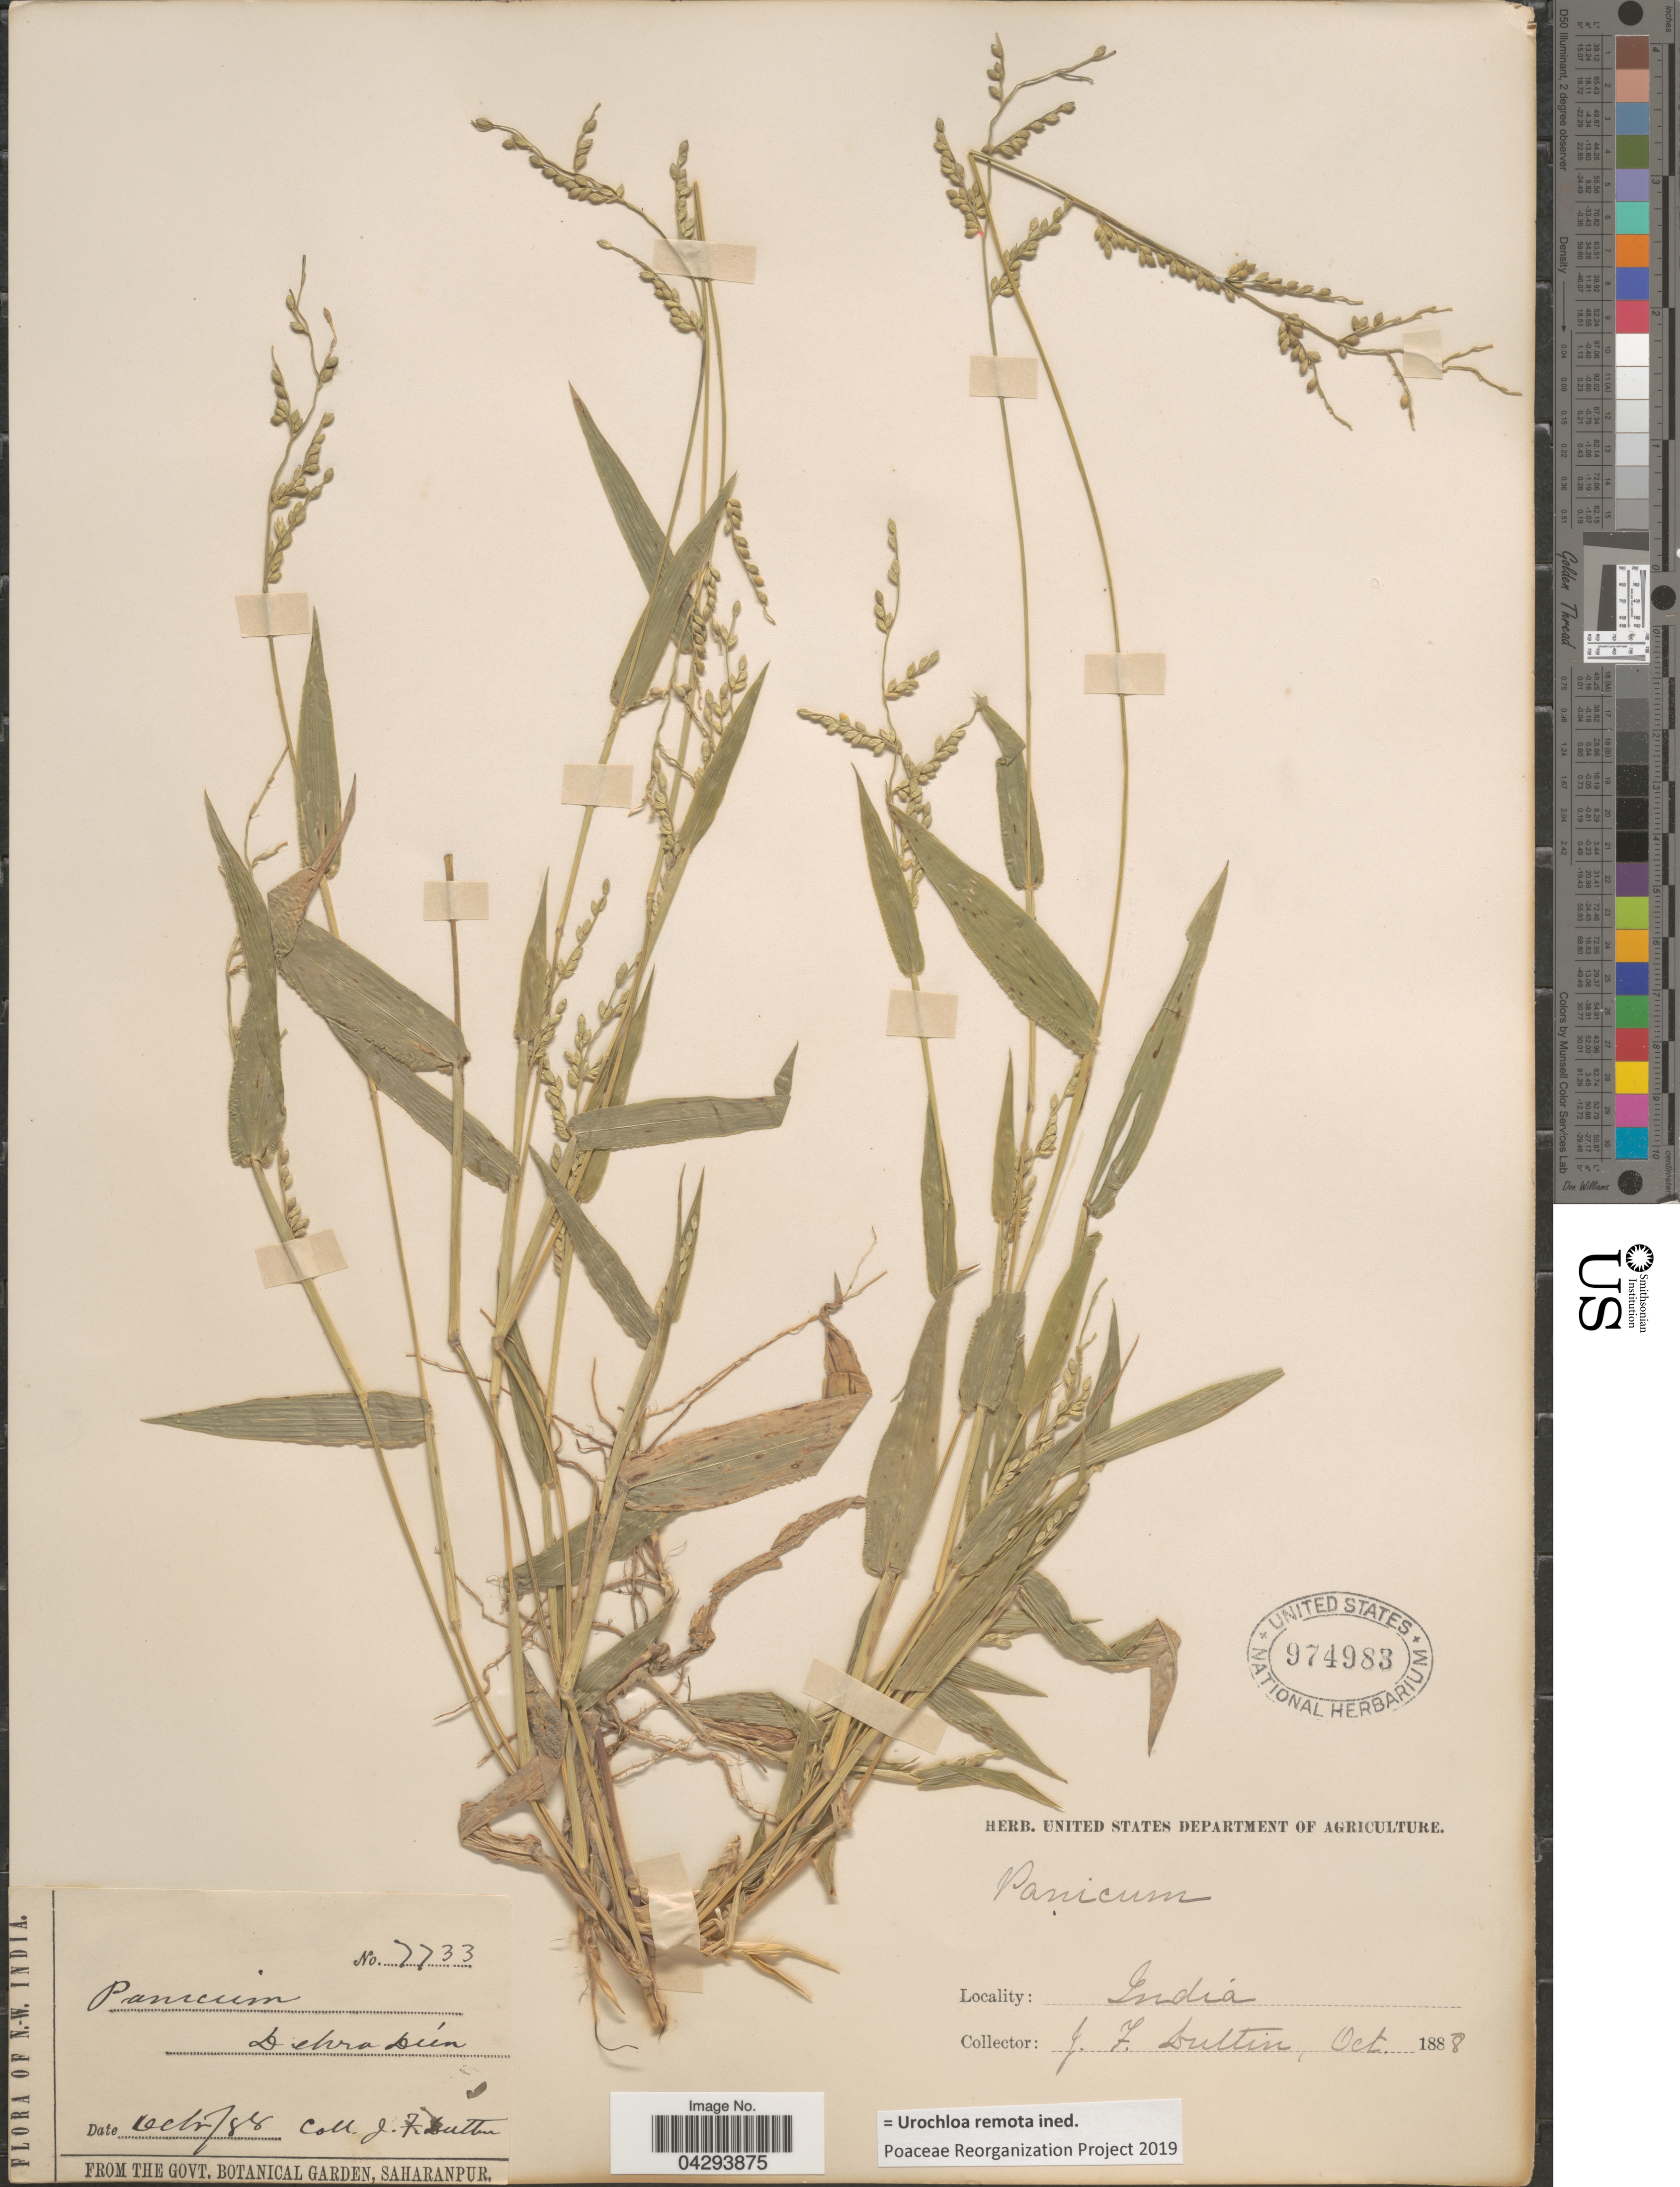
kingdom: Plantae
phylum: Tracheophyta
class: Liliopsida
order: Poales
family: Poaceae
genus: Urochloa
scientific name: Urochloa remota ined.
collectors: J. F. Duthie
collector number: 773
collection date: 1888-10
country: India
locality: Dehra Dun.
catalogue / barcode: US 974983